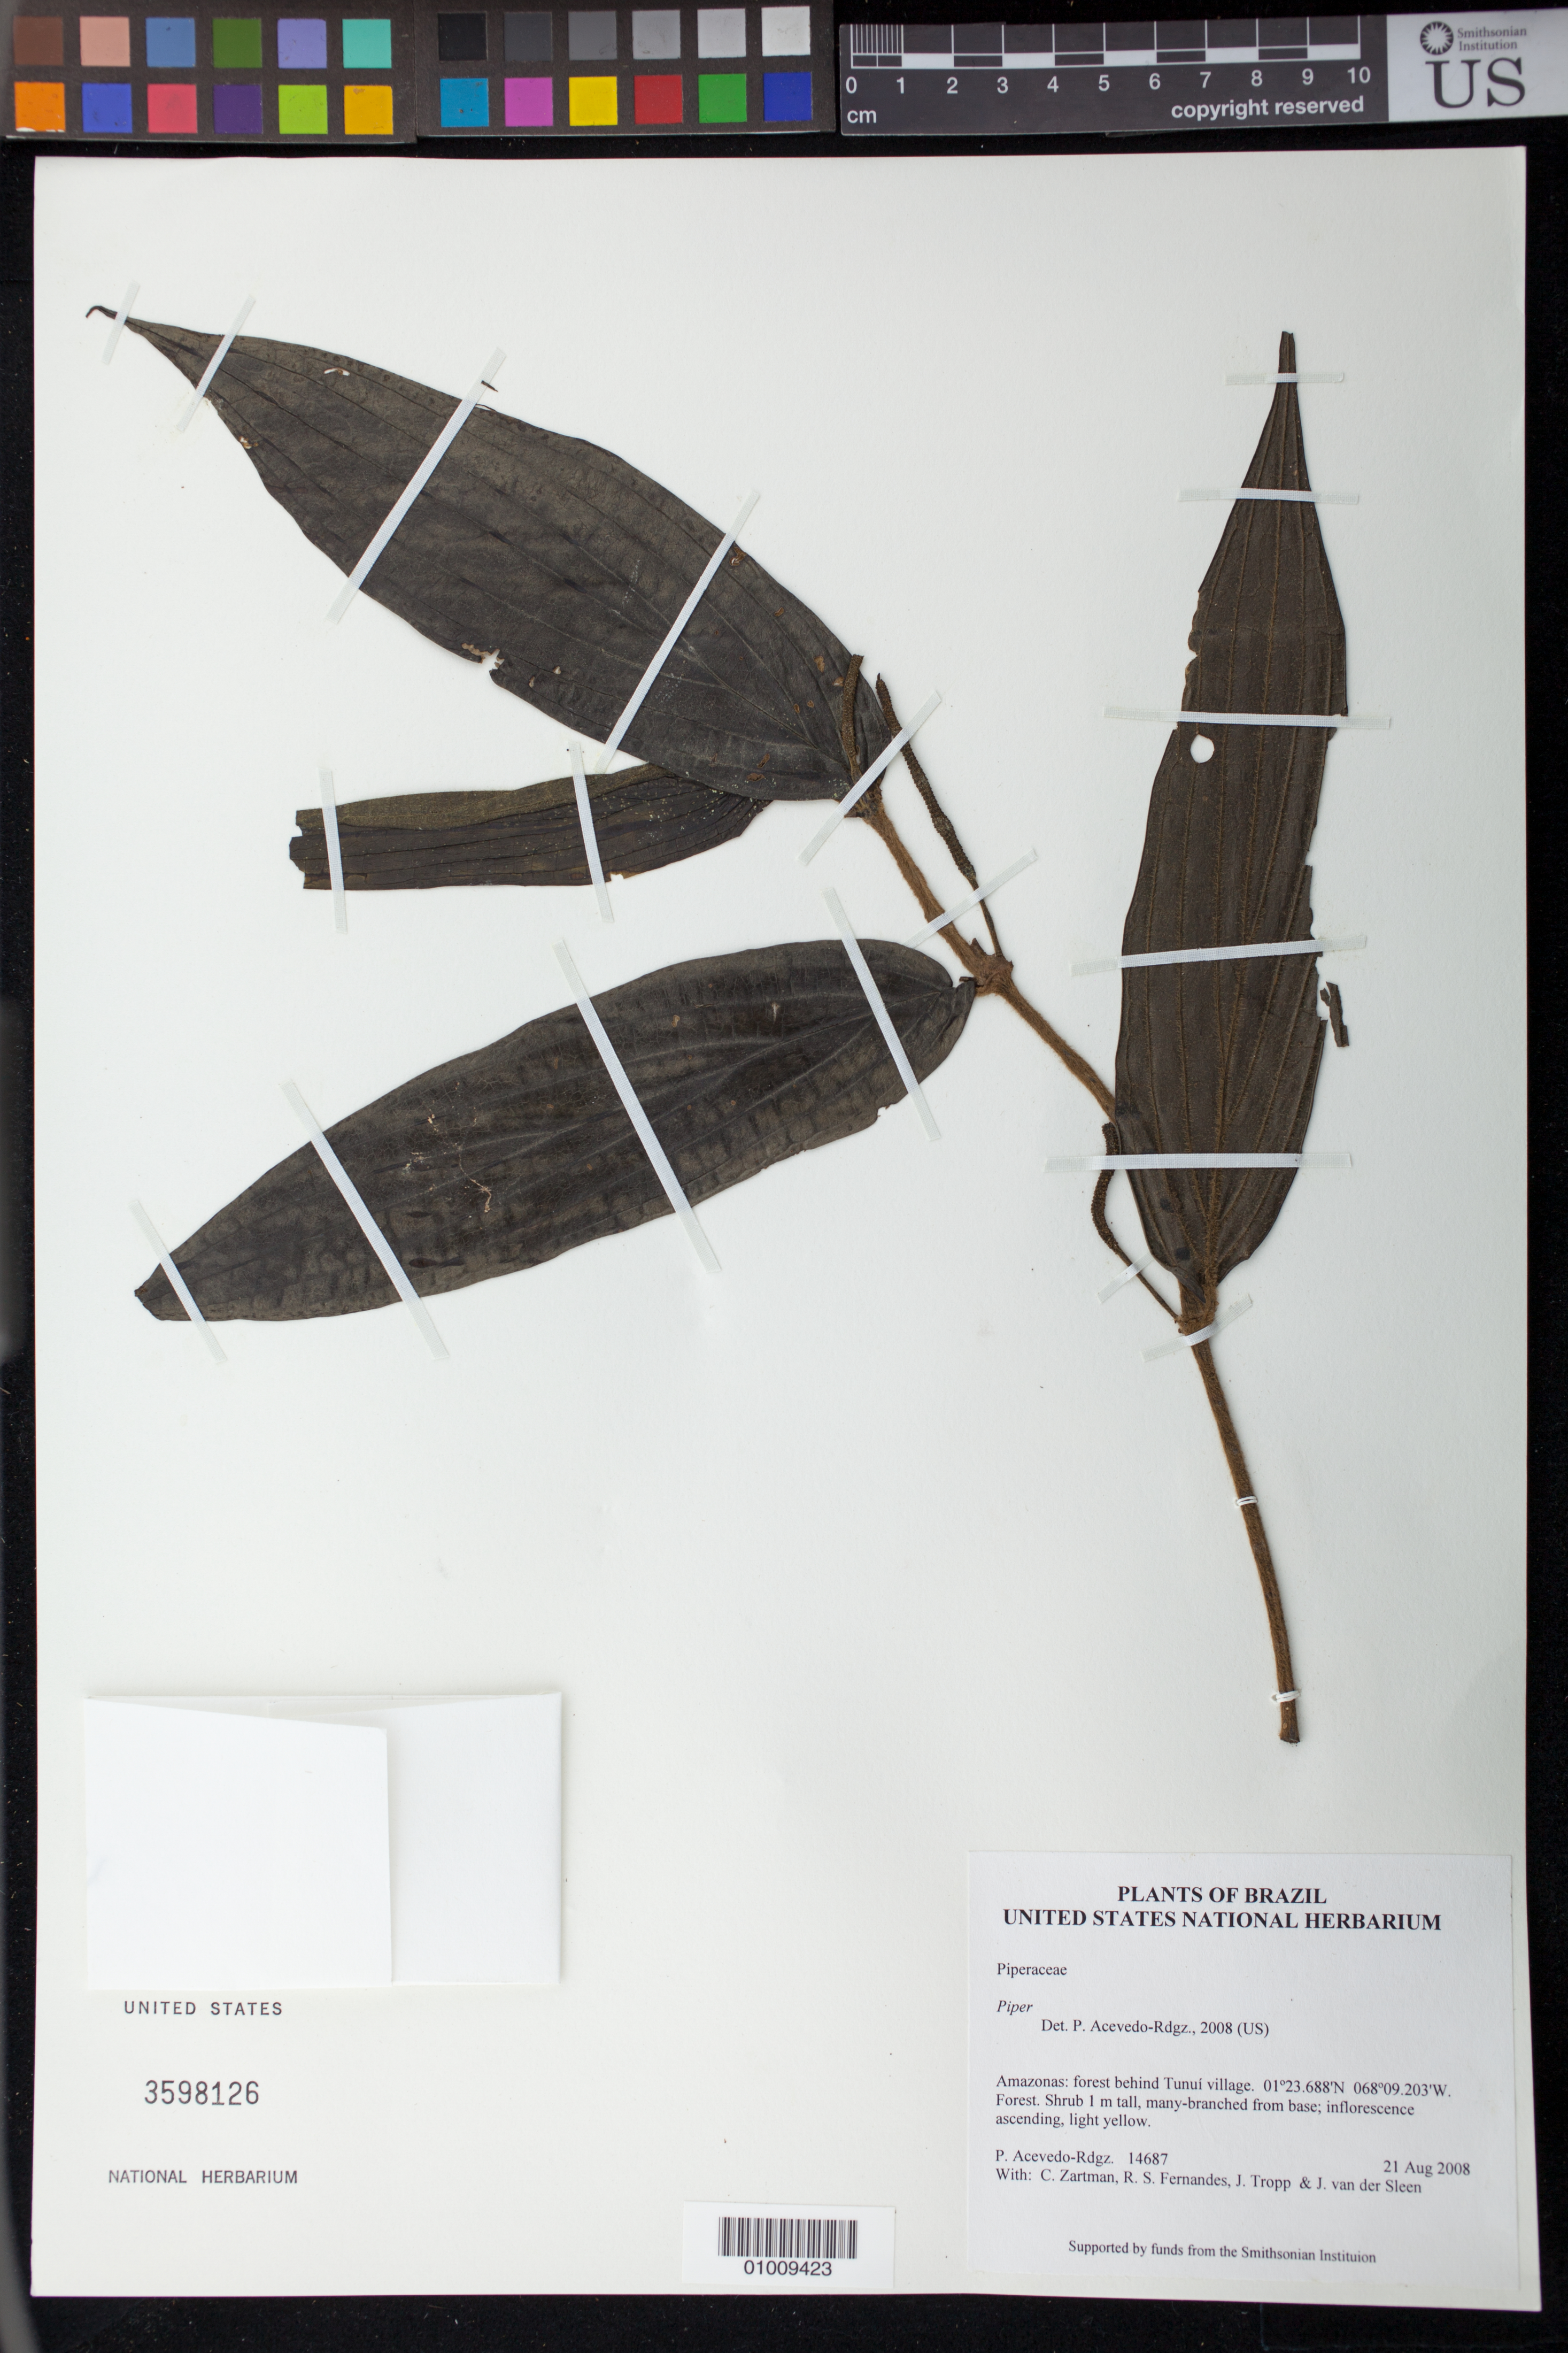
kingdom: Plantae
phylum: Tracheophyta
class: Magnoliopsida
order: Piperales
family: Piperaceae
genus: Piper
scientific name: Piper sp.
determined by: Acevedo-Rodríguez, P., (BOT), Smithsonian Institution - National Museum of Natural History (UNITED STATES)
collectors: P. Acevedo-Rodr., C. Zartman, R. Fernandes, J. Tropp & J. Sleen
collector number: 14687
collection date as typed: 21 Aug 2008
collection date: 2008-08-21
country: Brazil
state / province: Amazonas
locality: Forest behind Tunuí Village.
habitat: Forest.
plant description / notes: MO, K, US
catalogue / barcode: US 3598126